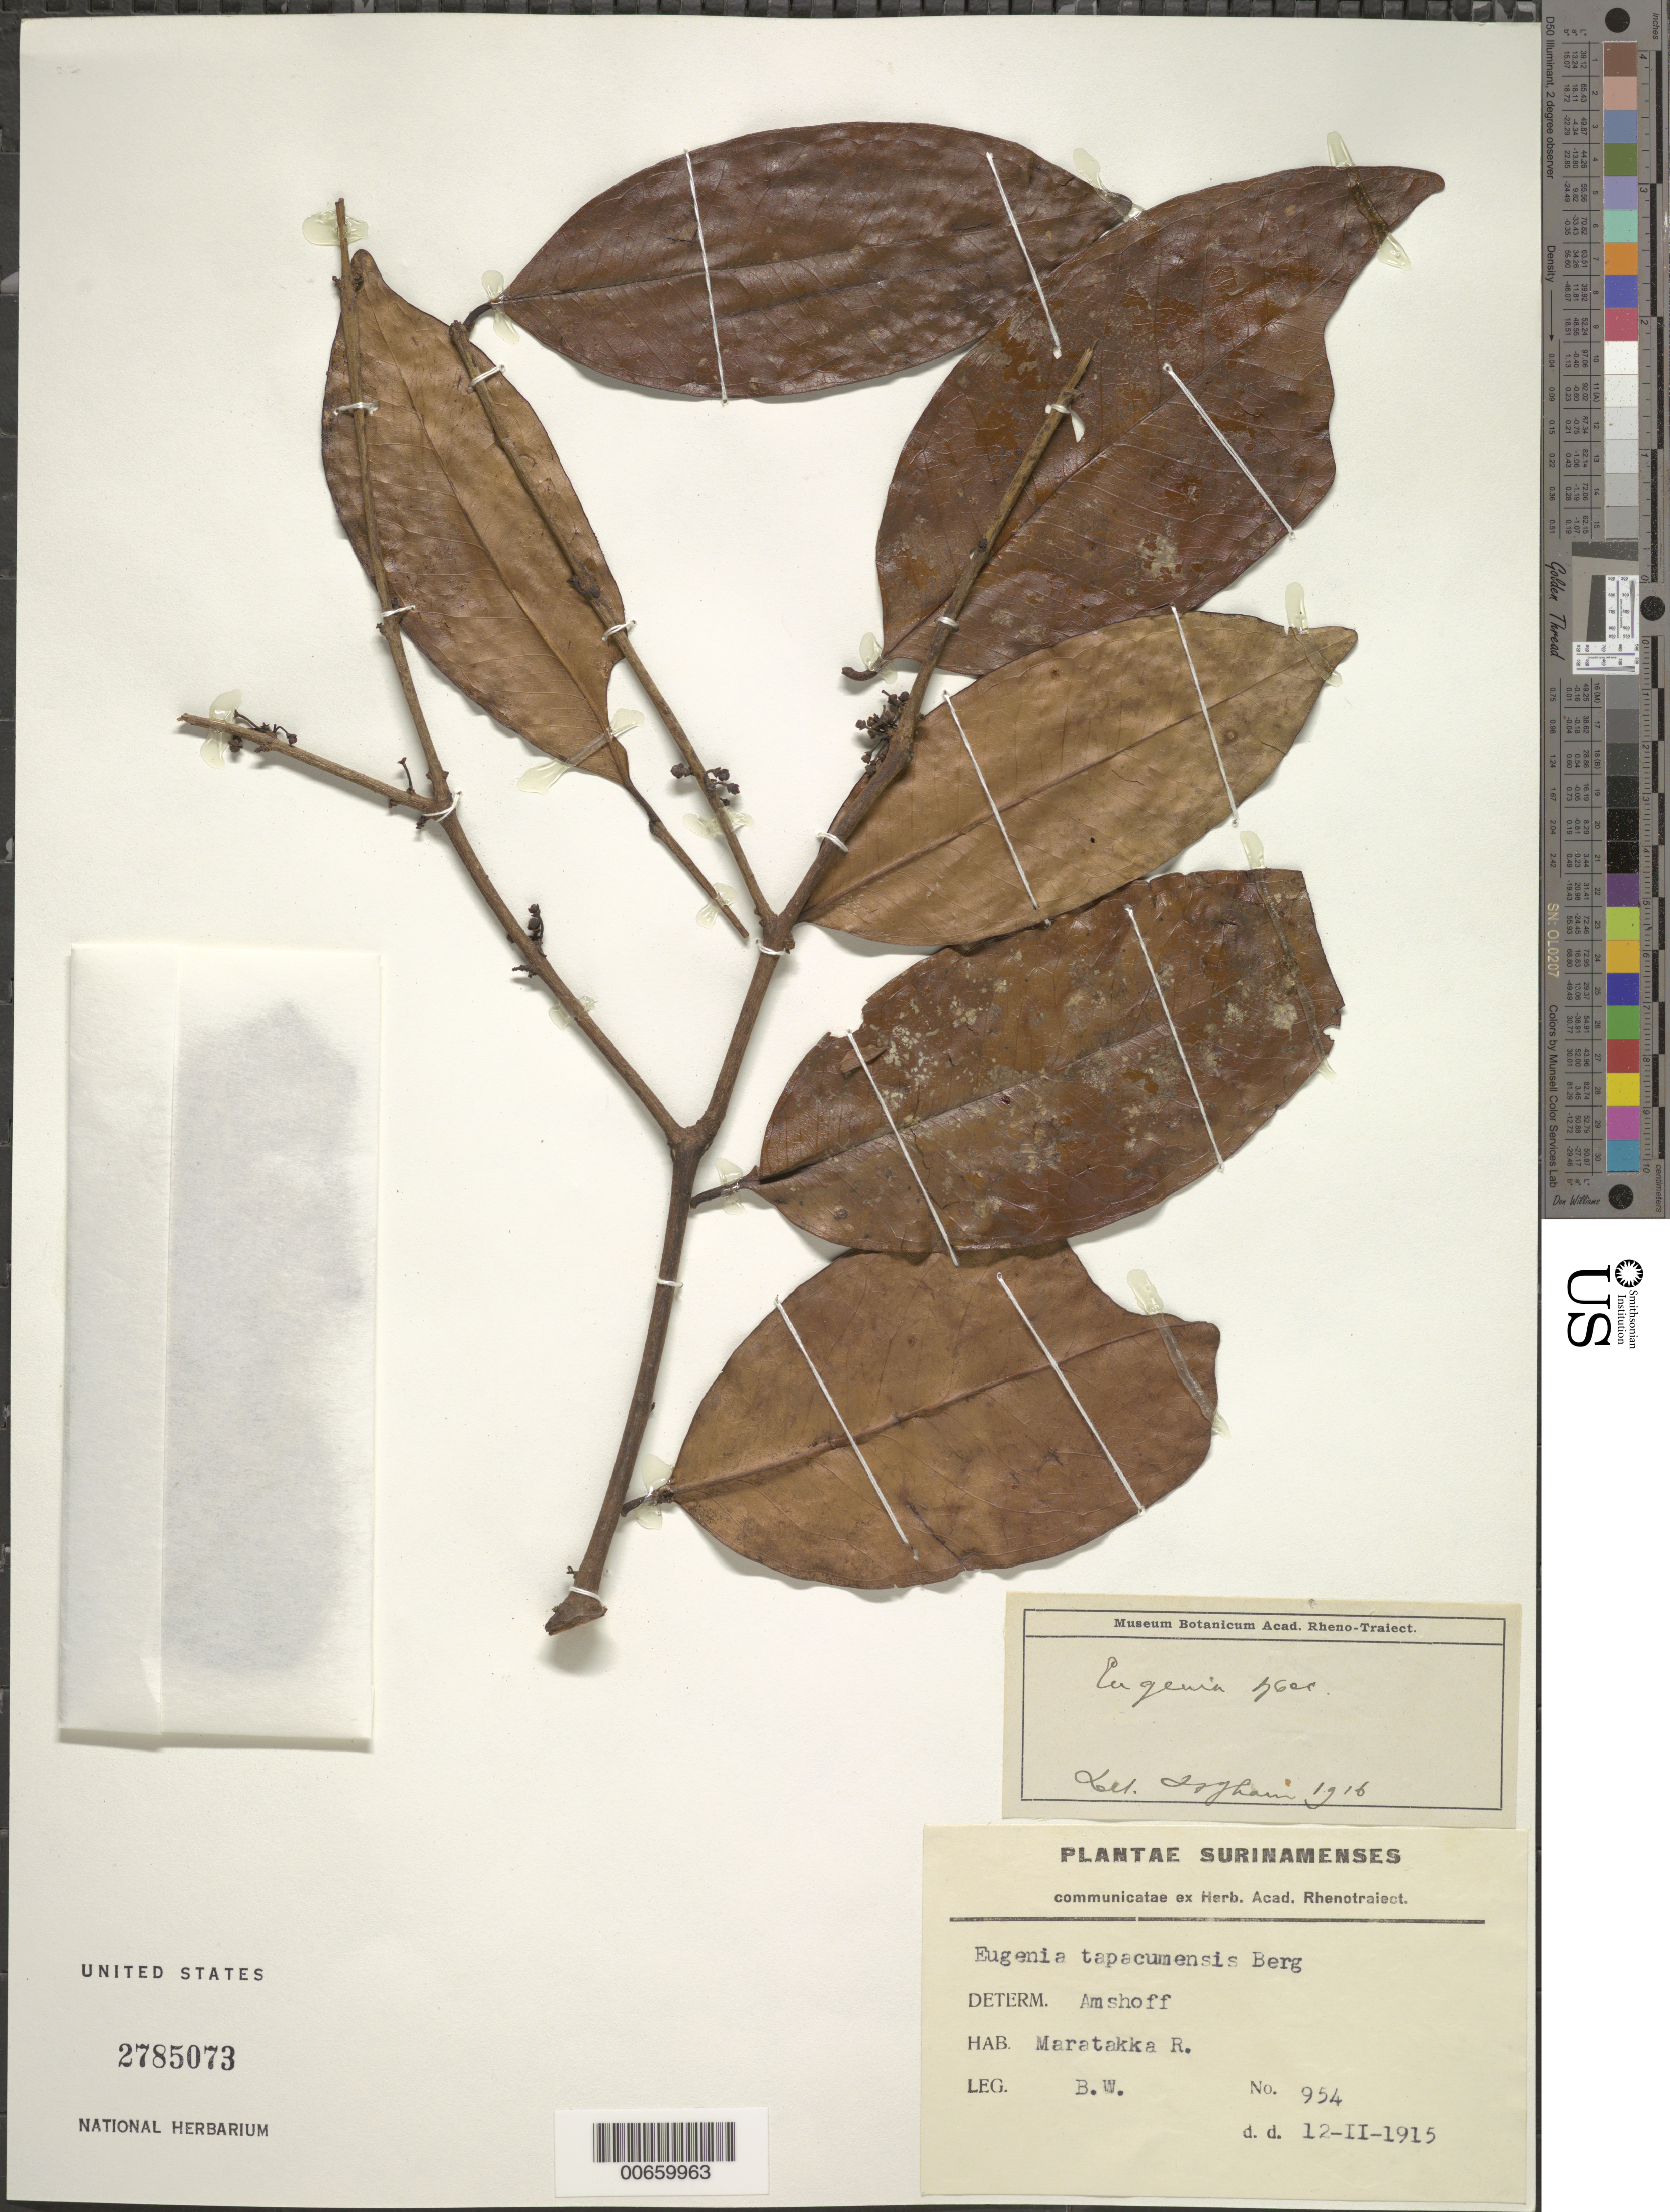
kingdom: Plantae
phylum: Tracheophyta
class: Magnoliopsida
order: Myrtales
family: Myrtaceae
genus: Eugenia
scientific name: Eugenia stictopetala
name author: DC.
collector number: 954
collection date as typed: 12-Feb-15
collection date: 1915-02-12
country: Suriname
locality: Maratakka R.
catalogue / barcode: US 2785073